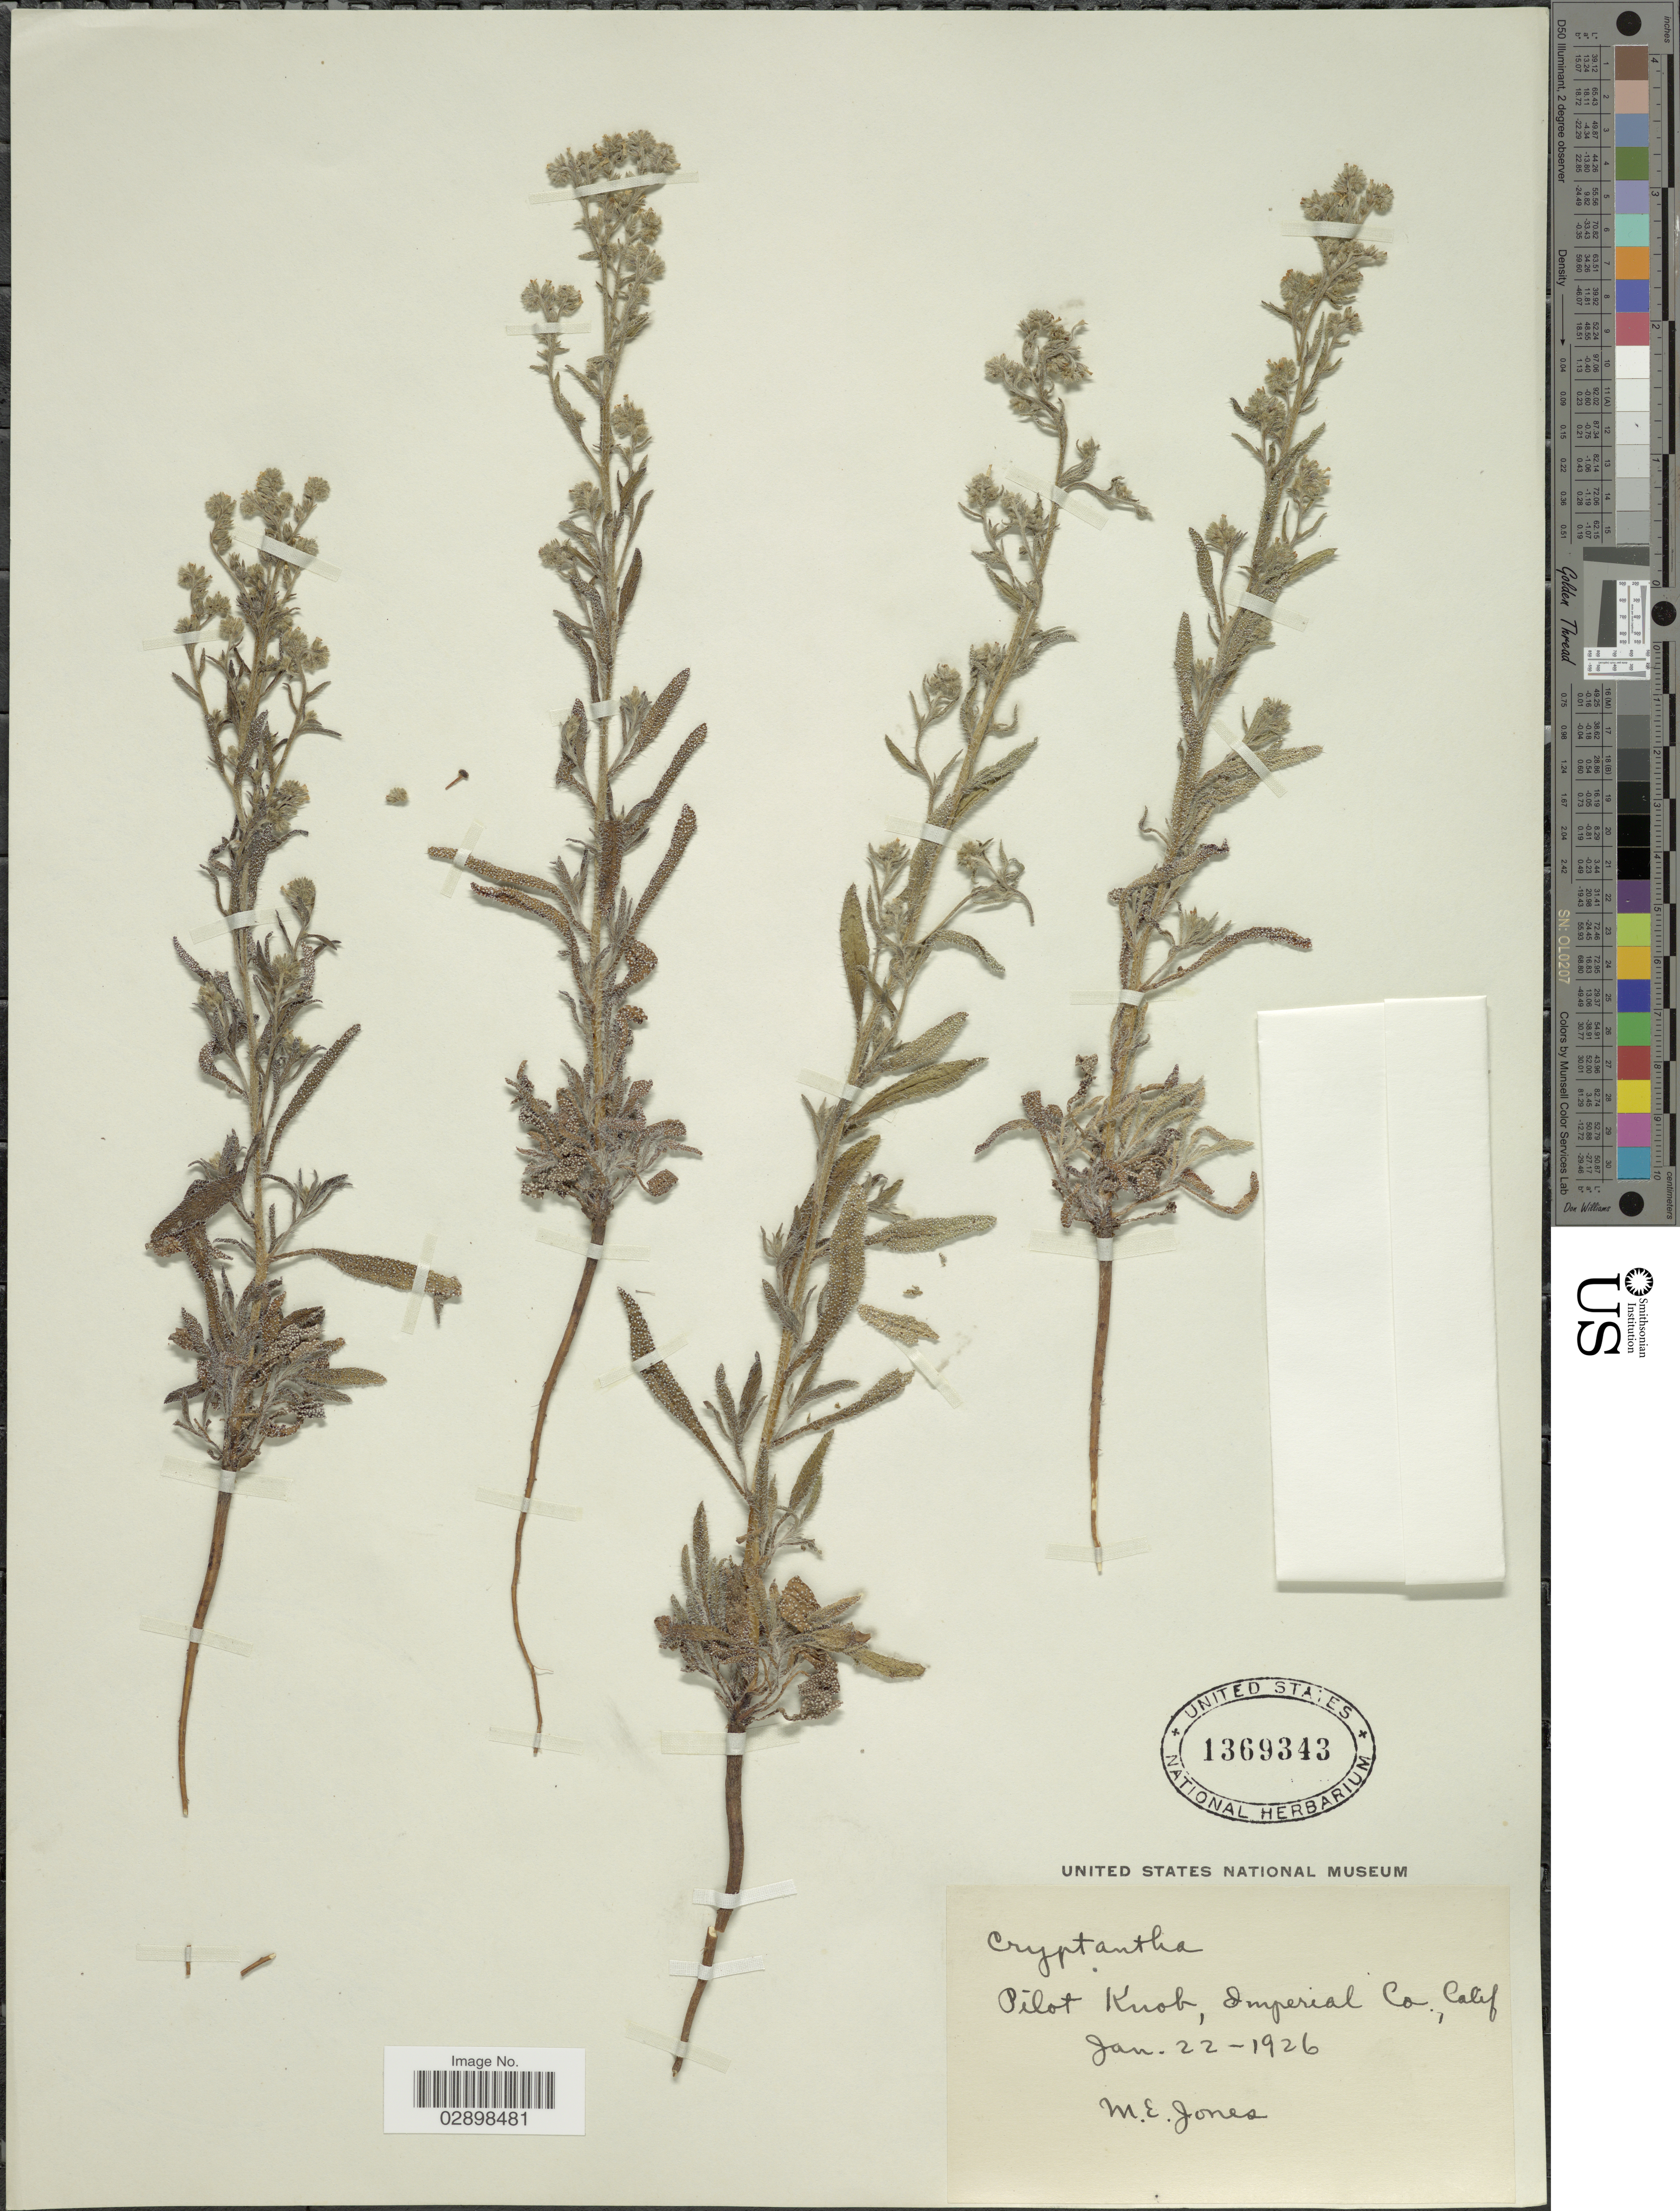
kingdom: Plantae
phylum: Tracheophyta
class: Magnoliopsida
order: Boraginales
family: Boraginaceae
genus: Cryptantha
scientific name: Cryptantha sp.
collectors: M. E. Jones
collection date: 1926-01-22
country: United States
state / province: California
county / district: Imperial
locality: Pilot Knob, Imperial Co.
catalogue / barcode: US 1369343